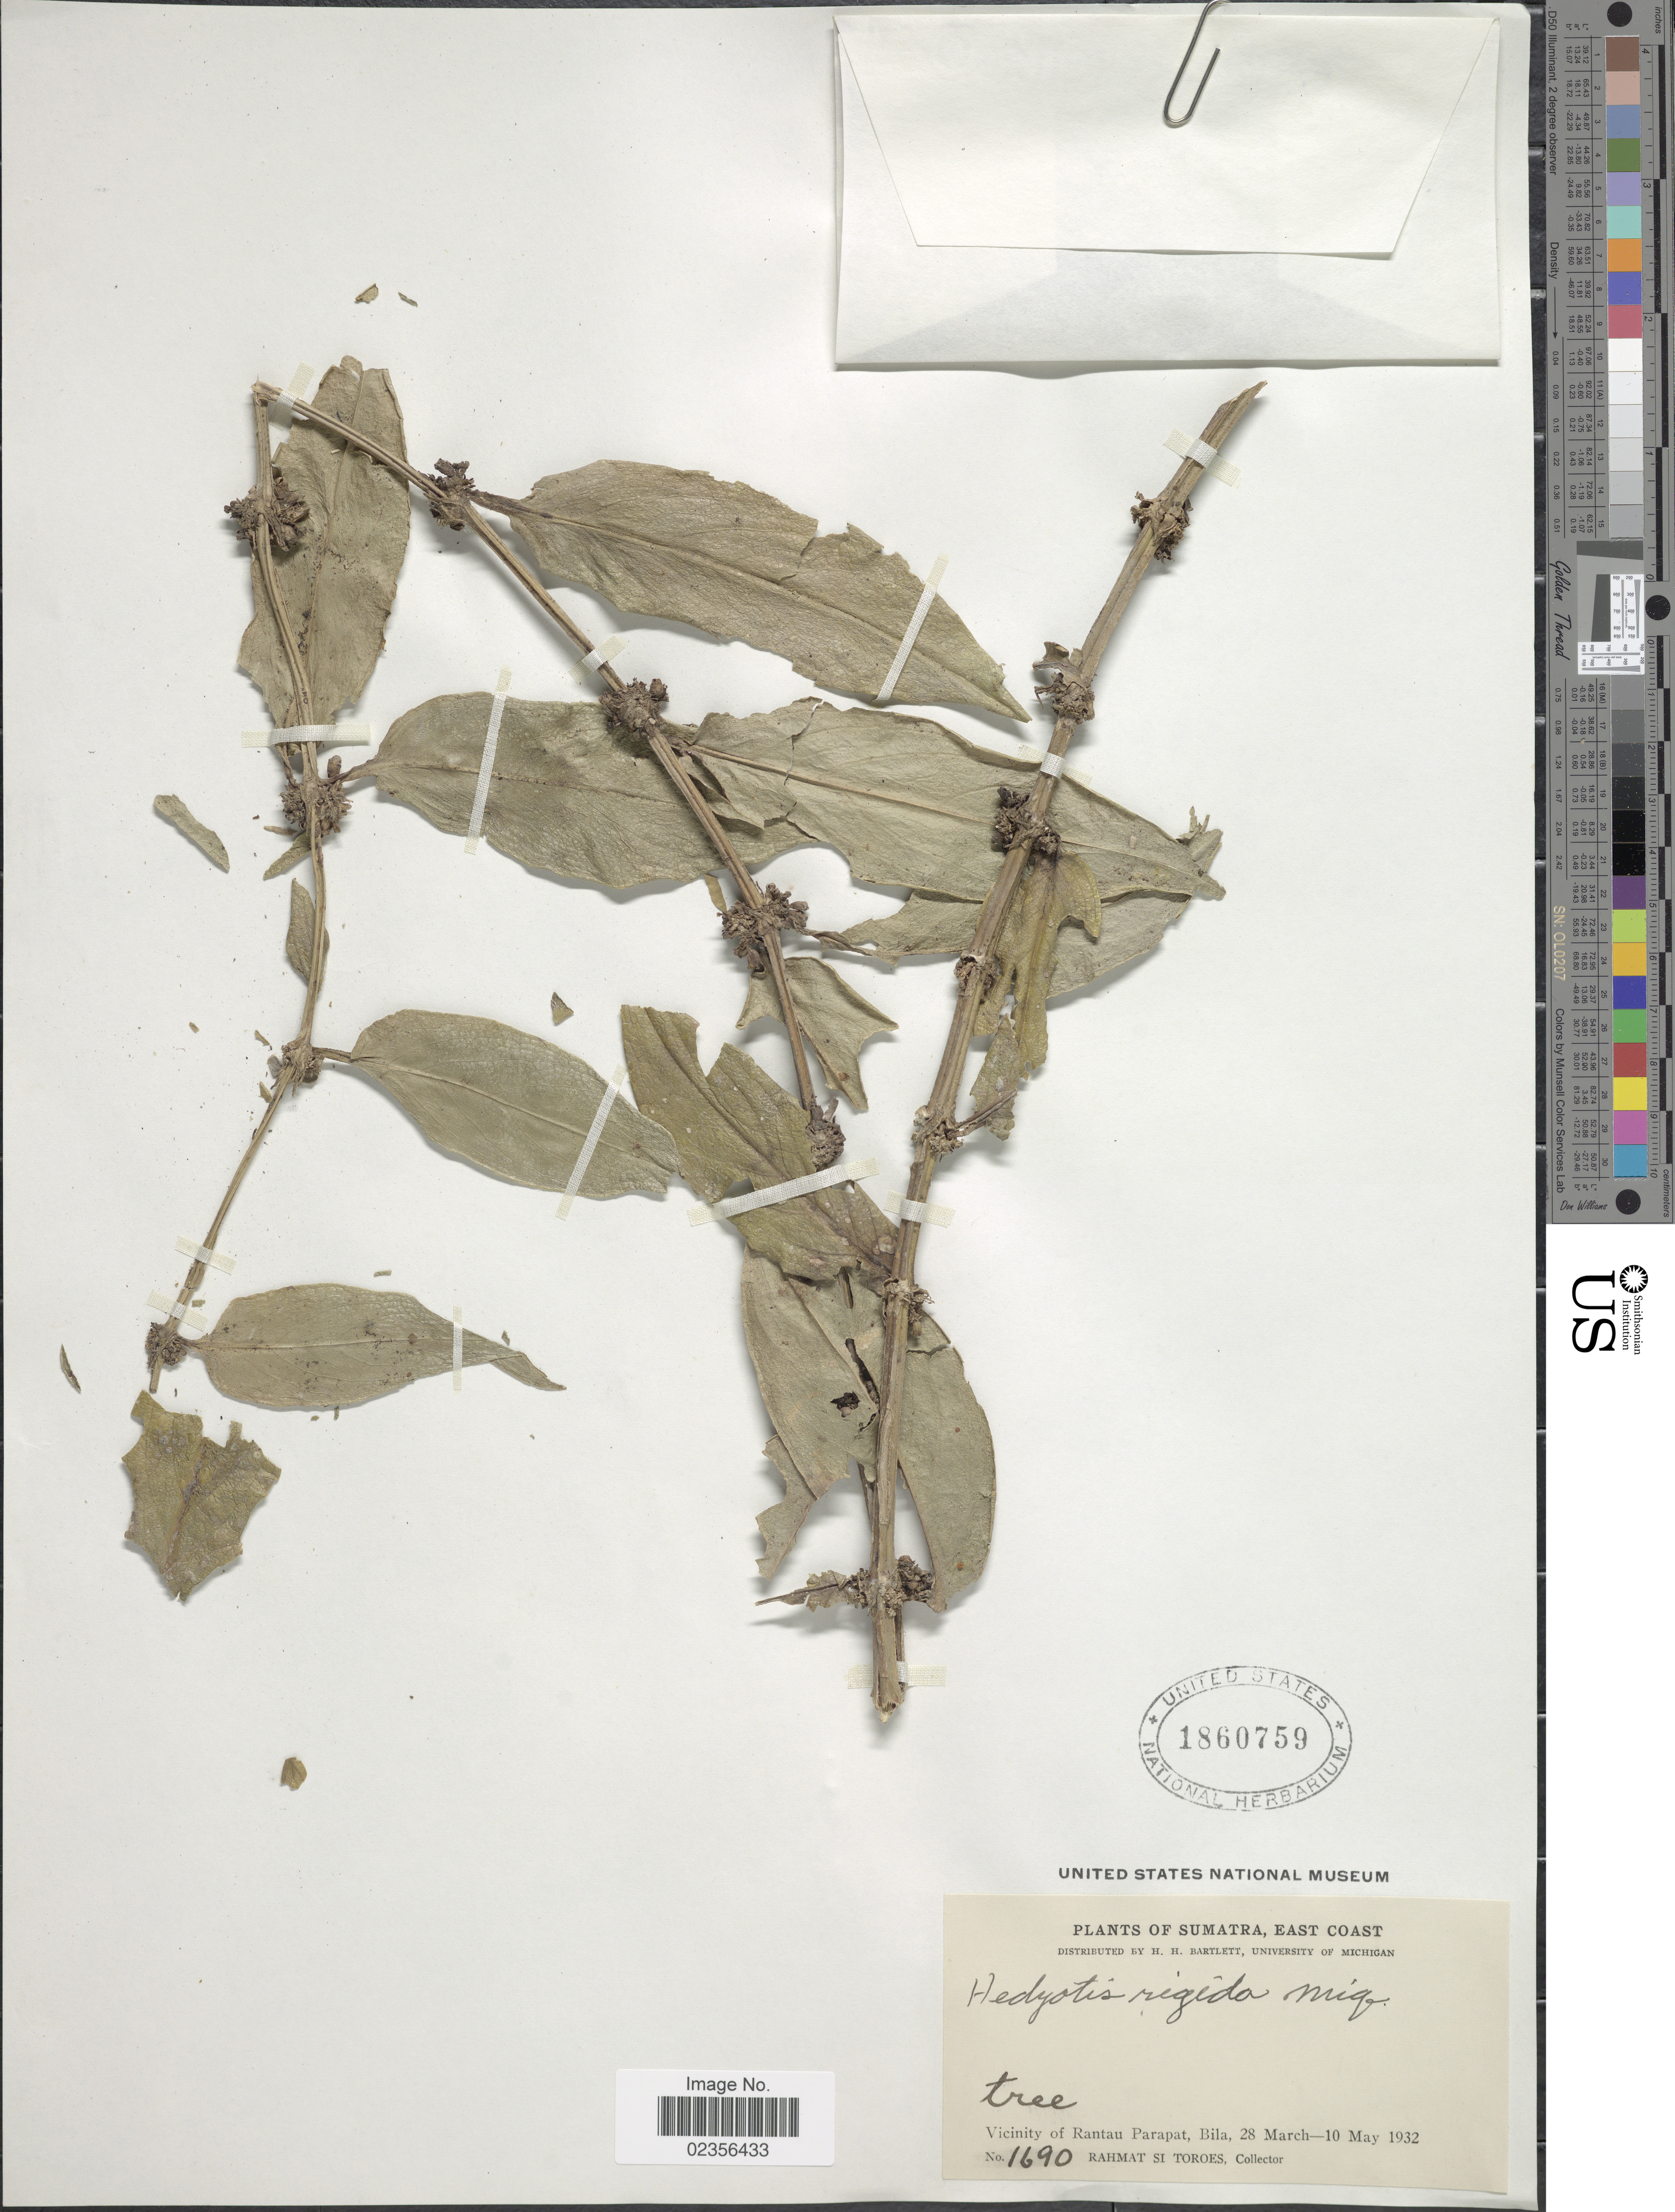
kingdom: Plantae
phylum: Tracheophyta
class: Magnoliopsida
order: Gentianales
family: Rubiaceae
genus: Hedyotis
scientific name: Hedyotis rigida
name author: (Blume) Walp.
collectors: Rahmat Si Boeea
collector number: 1690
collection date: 1932-03-28/1932-05-10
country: Indonesia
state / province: Sumatra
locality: Sumatra, East Coast, Vicinity of Rantau Parapat, Bila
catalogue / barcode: US 1860759